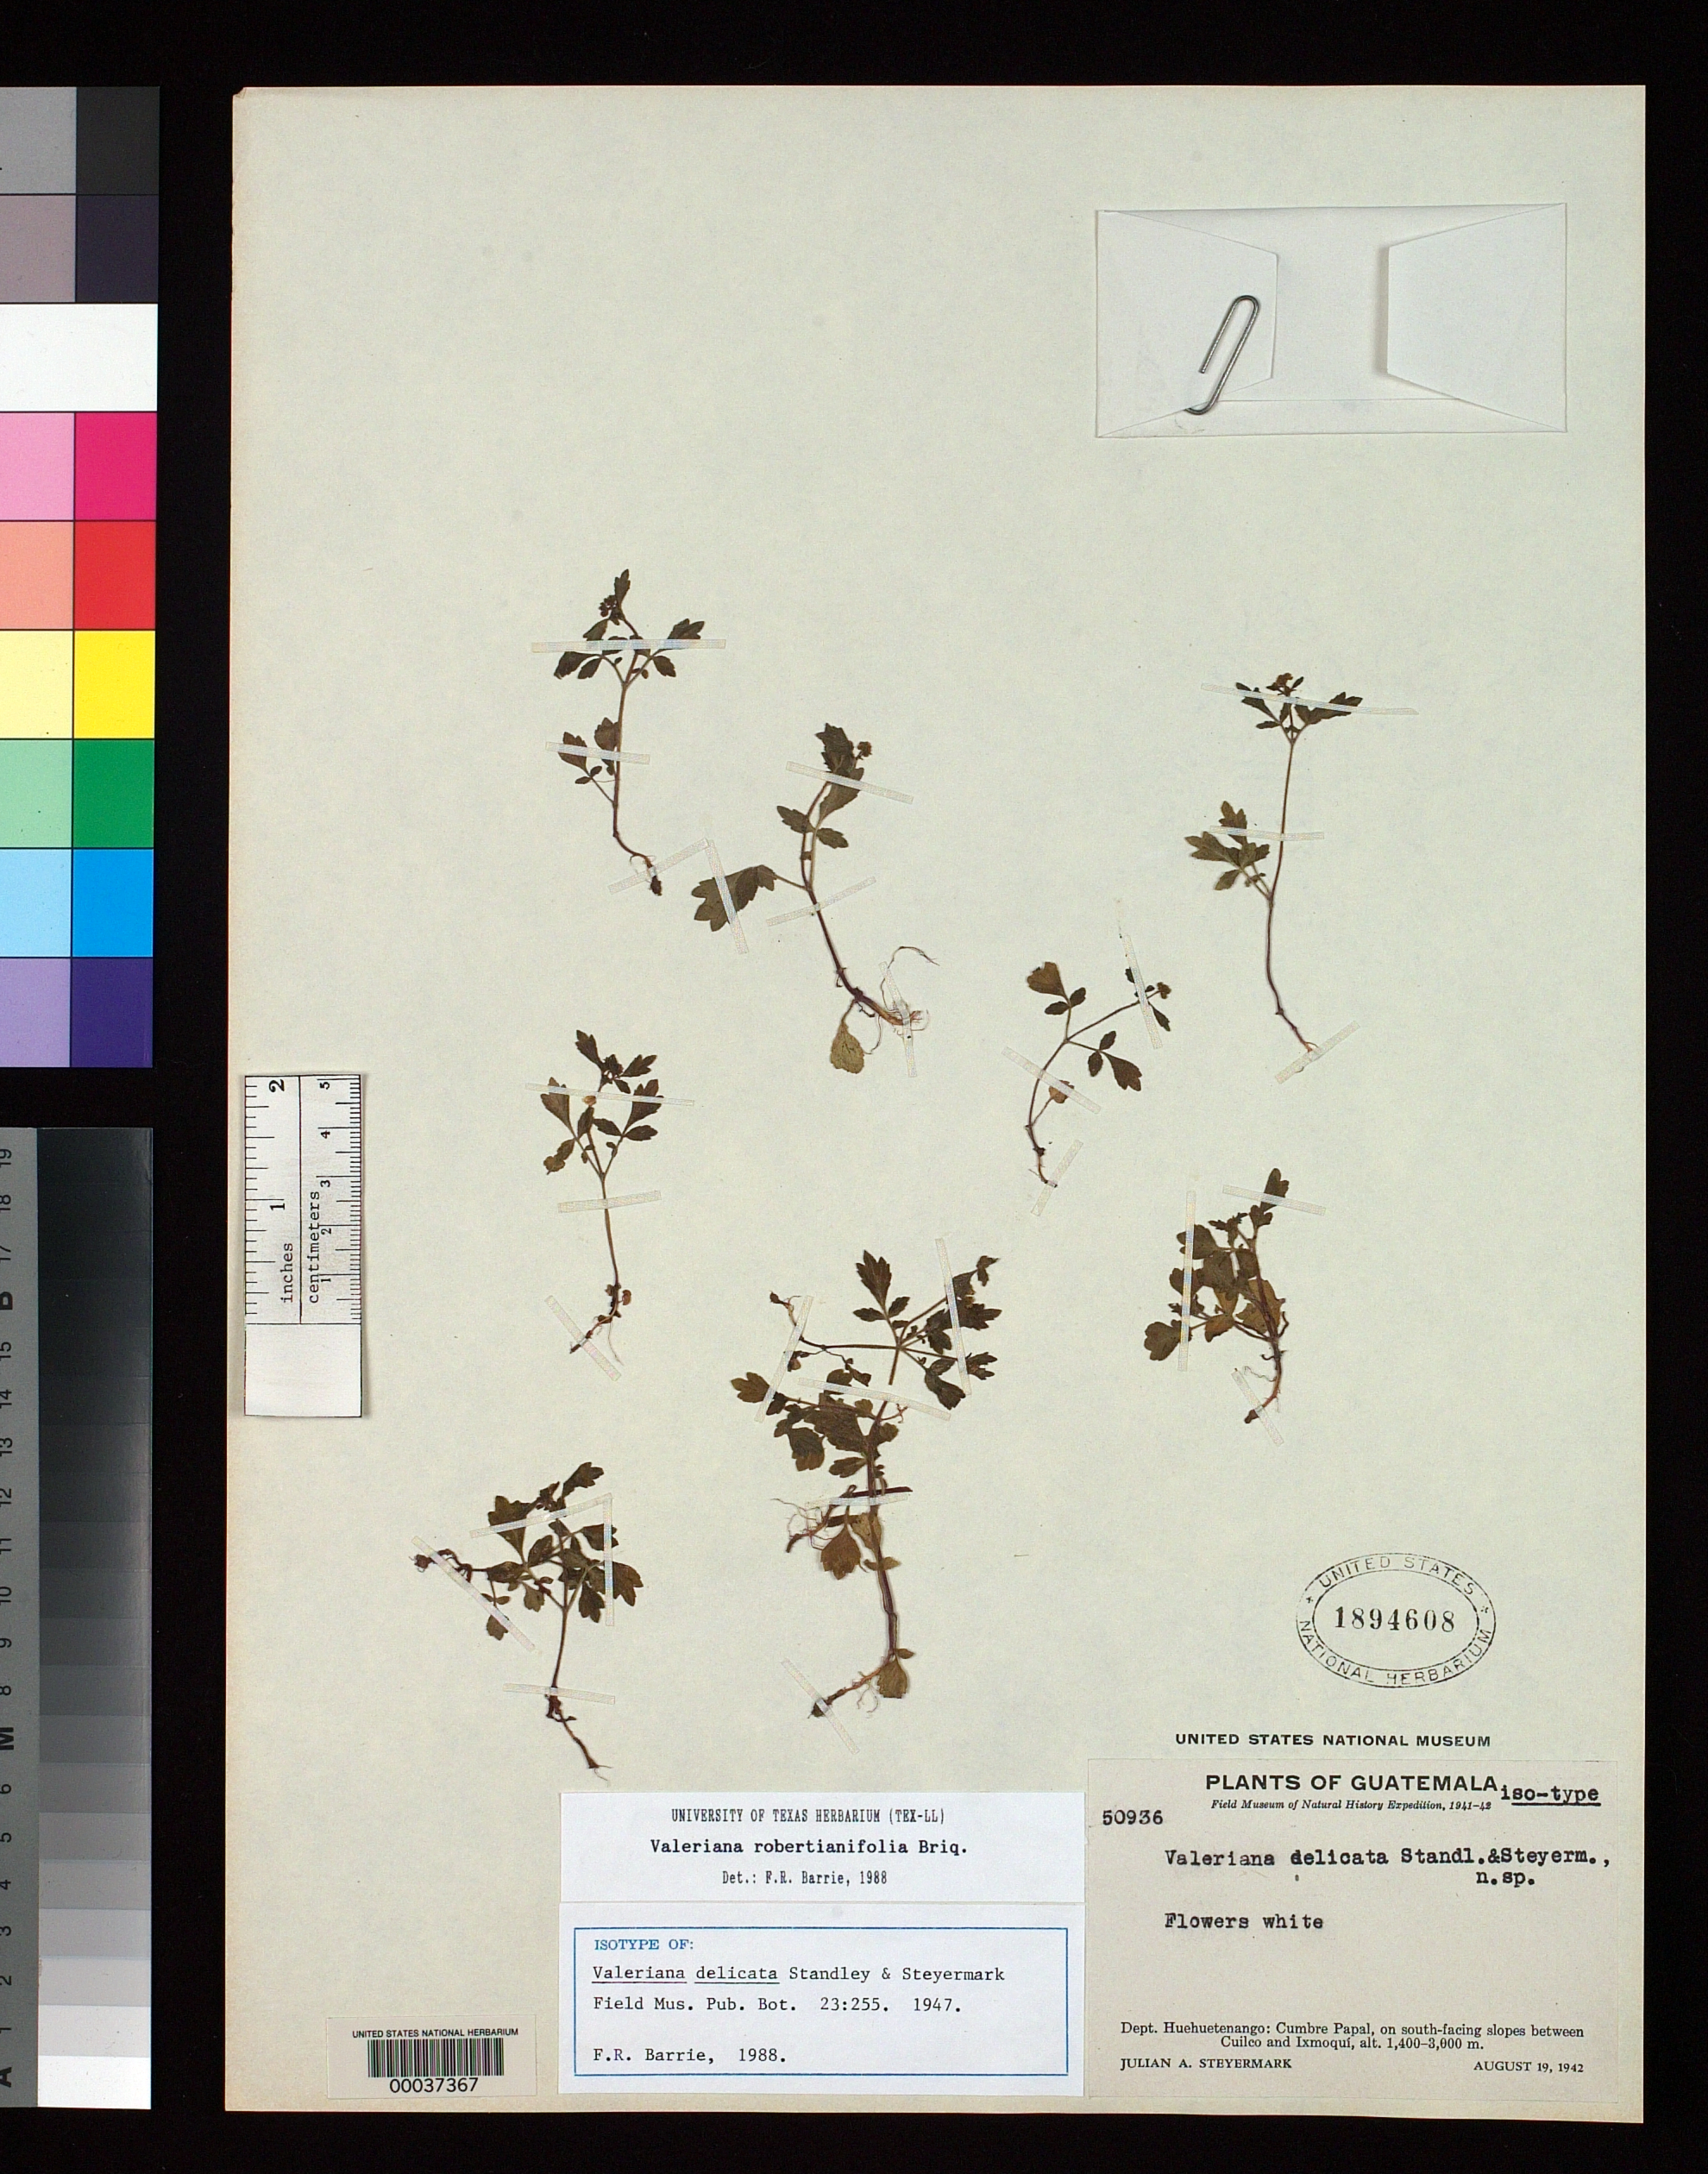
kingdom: Plantae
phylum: Tracheophyta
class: Magnoliopsida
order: Dipsacales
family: Caprifoliaceae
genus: Valeriana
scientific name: Valeriana delicata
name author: Standl. & Steyerm.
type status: Isotype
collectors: J. Steyermark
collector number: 50936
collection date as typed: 19 Aug 1942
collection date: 1942-08-19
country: Guatemala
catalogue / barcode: US 1894608